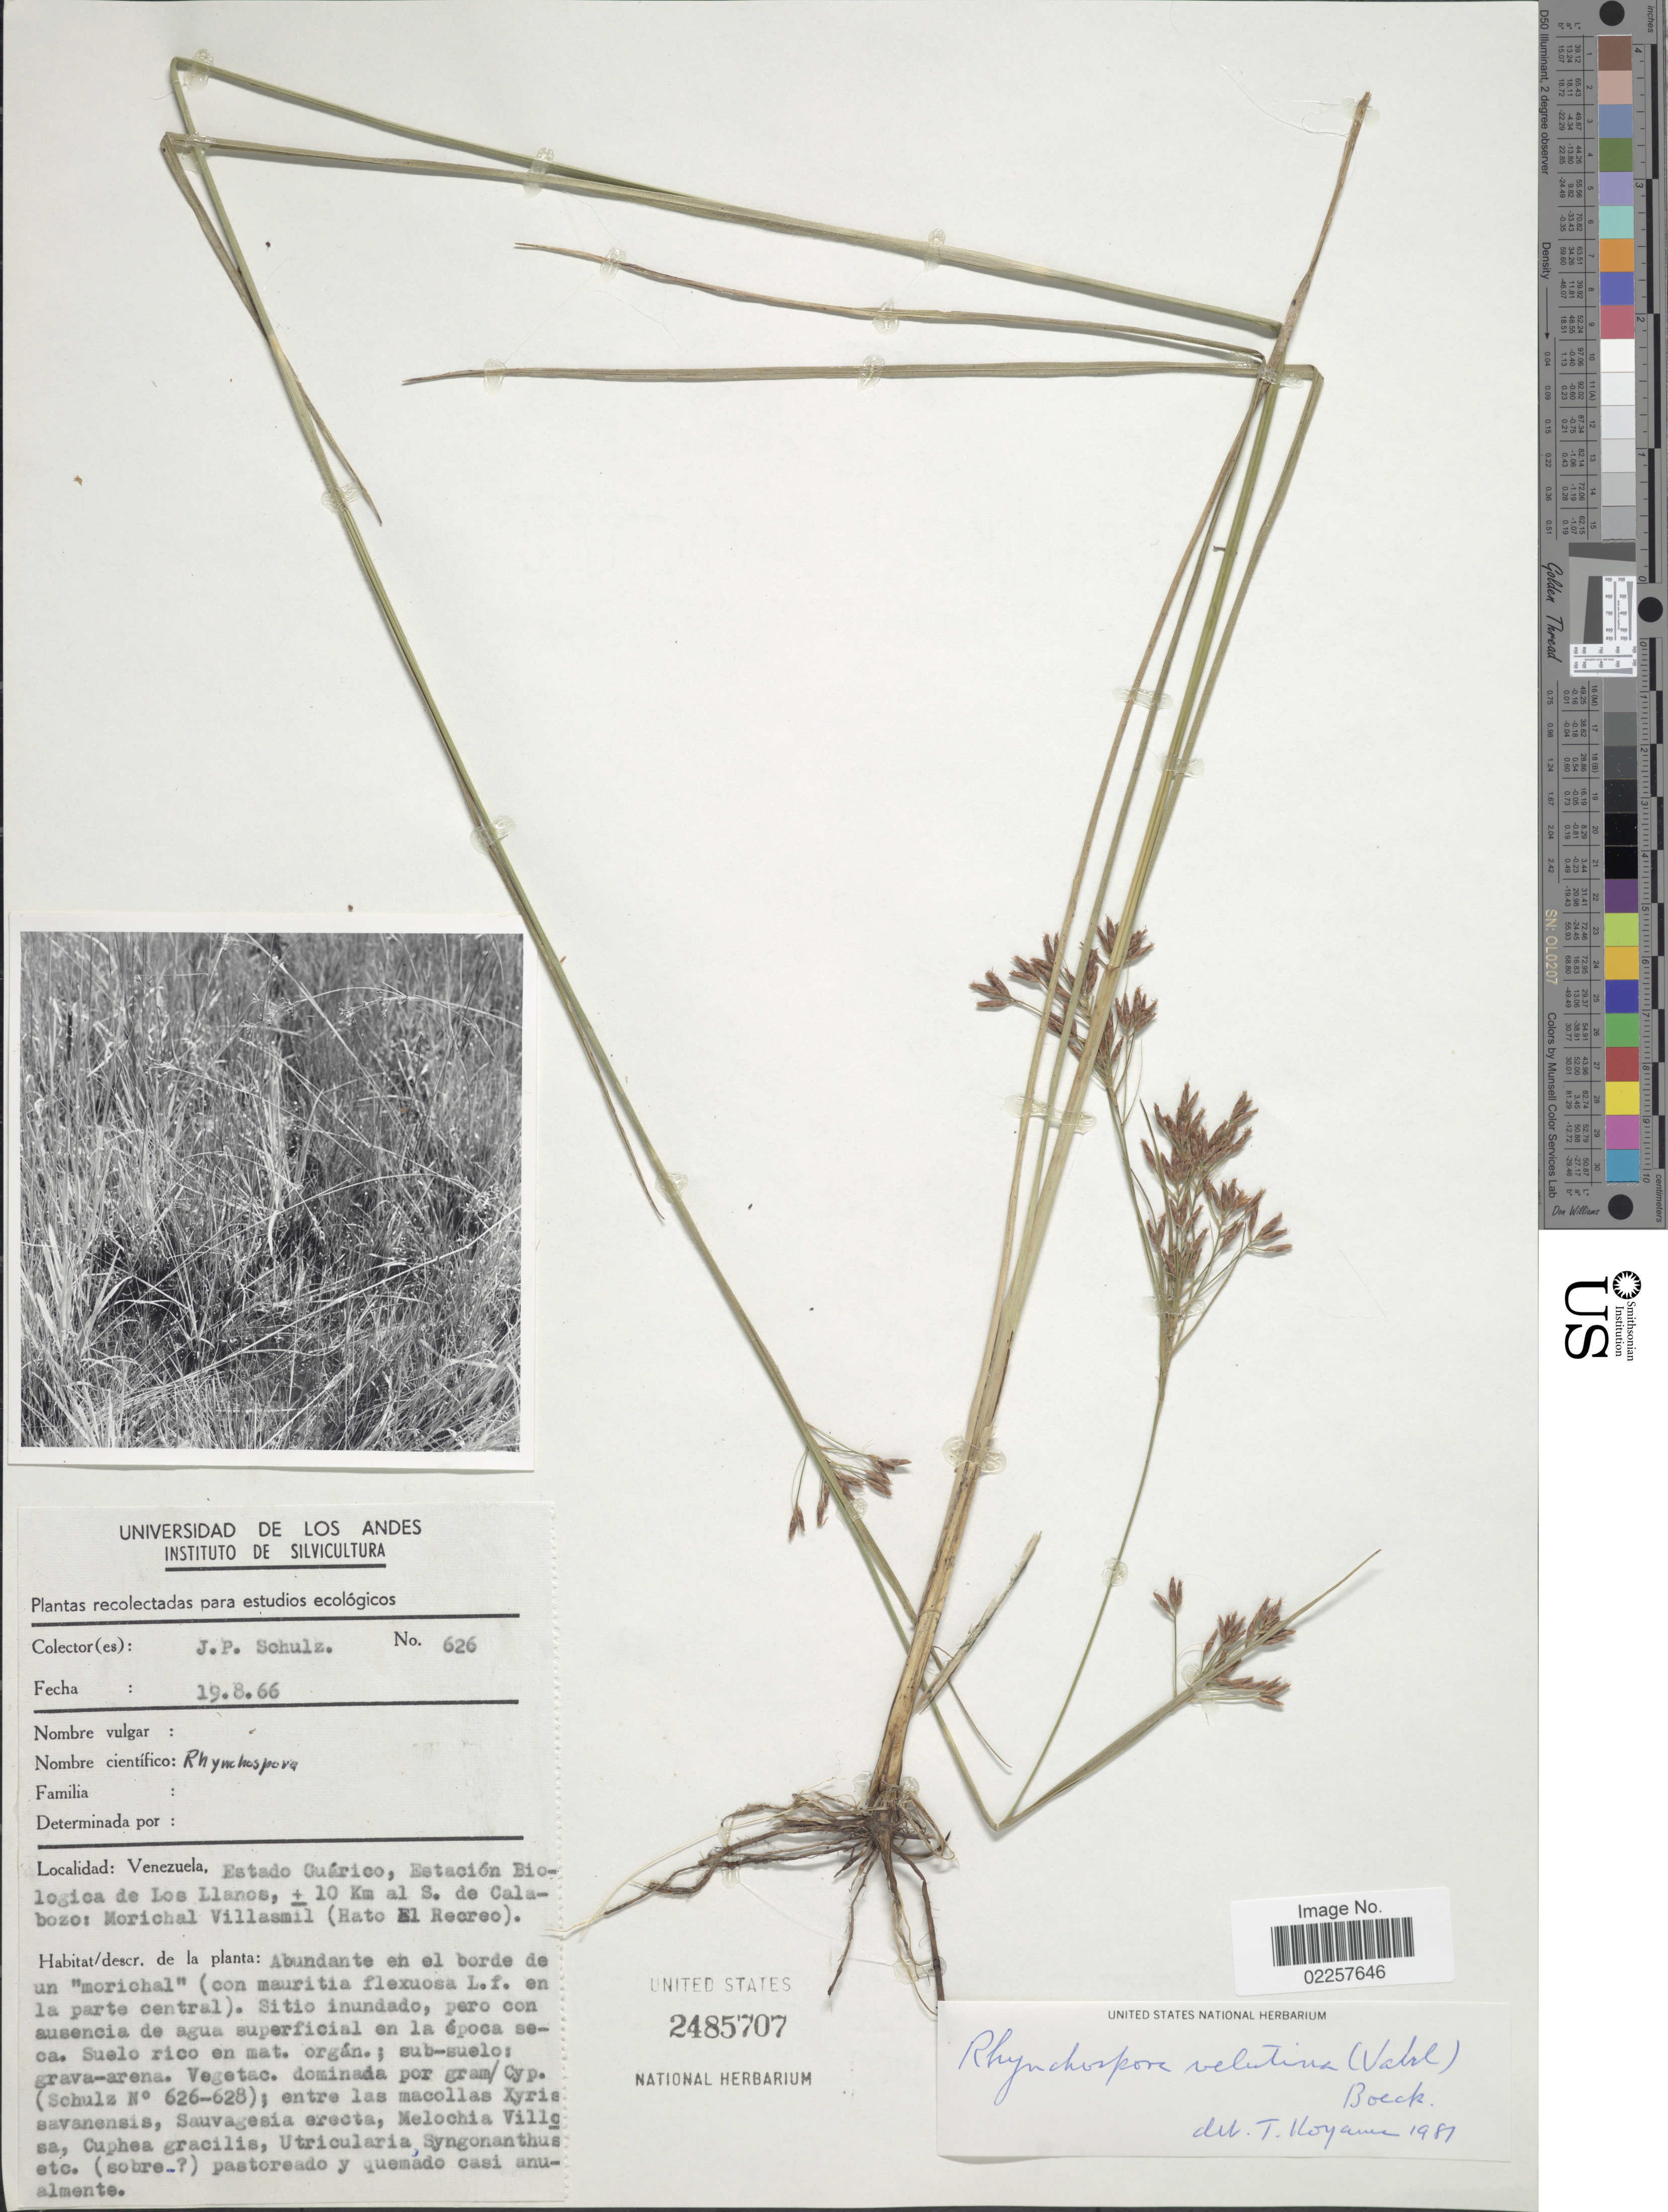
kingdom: Plantae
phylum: Tracheophyta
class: Liliopsida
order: Poales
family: Cyperaceae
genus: Rhynchospora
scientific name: Rhynchospora velutina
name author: (Kunth) Boeckeler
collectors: J. P. Schulz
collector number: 626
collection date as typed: Transcribed d/m/y: 19/8/66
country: Venezuela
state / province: Guárico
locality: Estacion Biologica de Los Llanos, ± 10 km al S. de Calabozo: Morichal Villasmil (Hato El Recreo)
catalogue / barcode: US 2485707